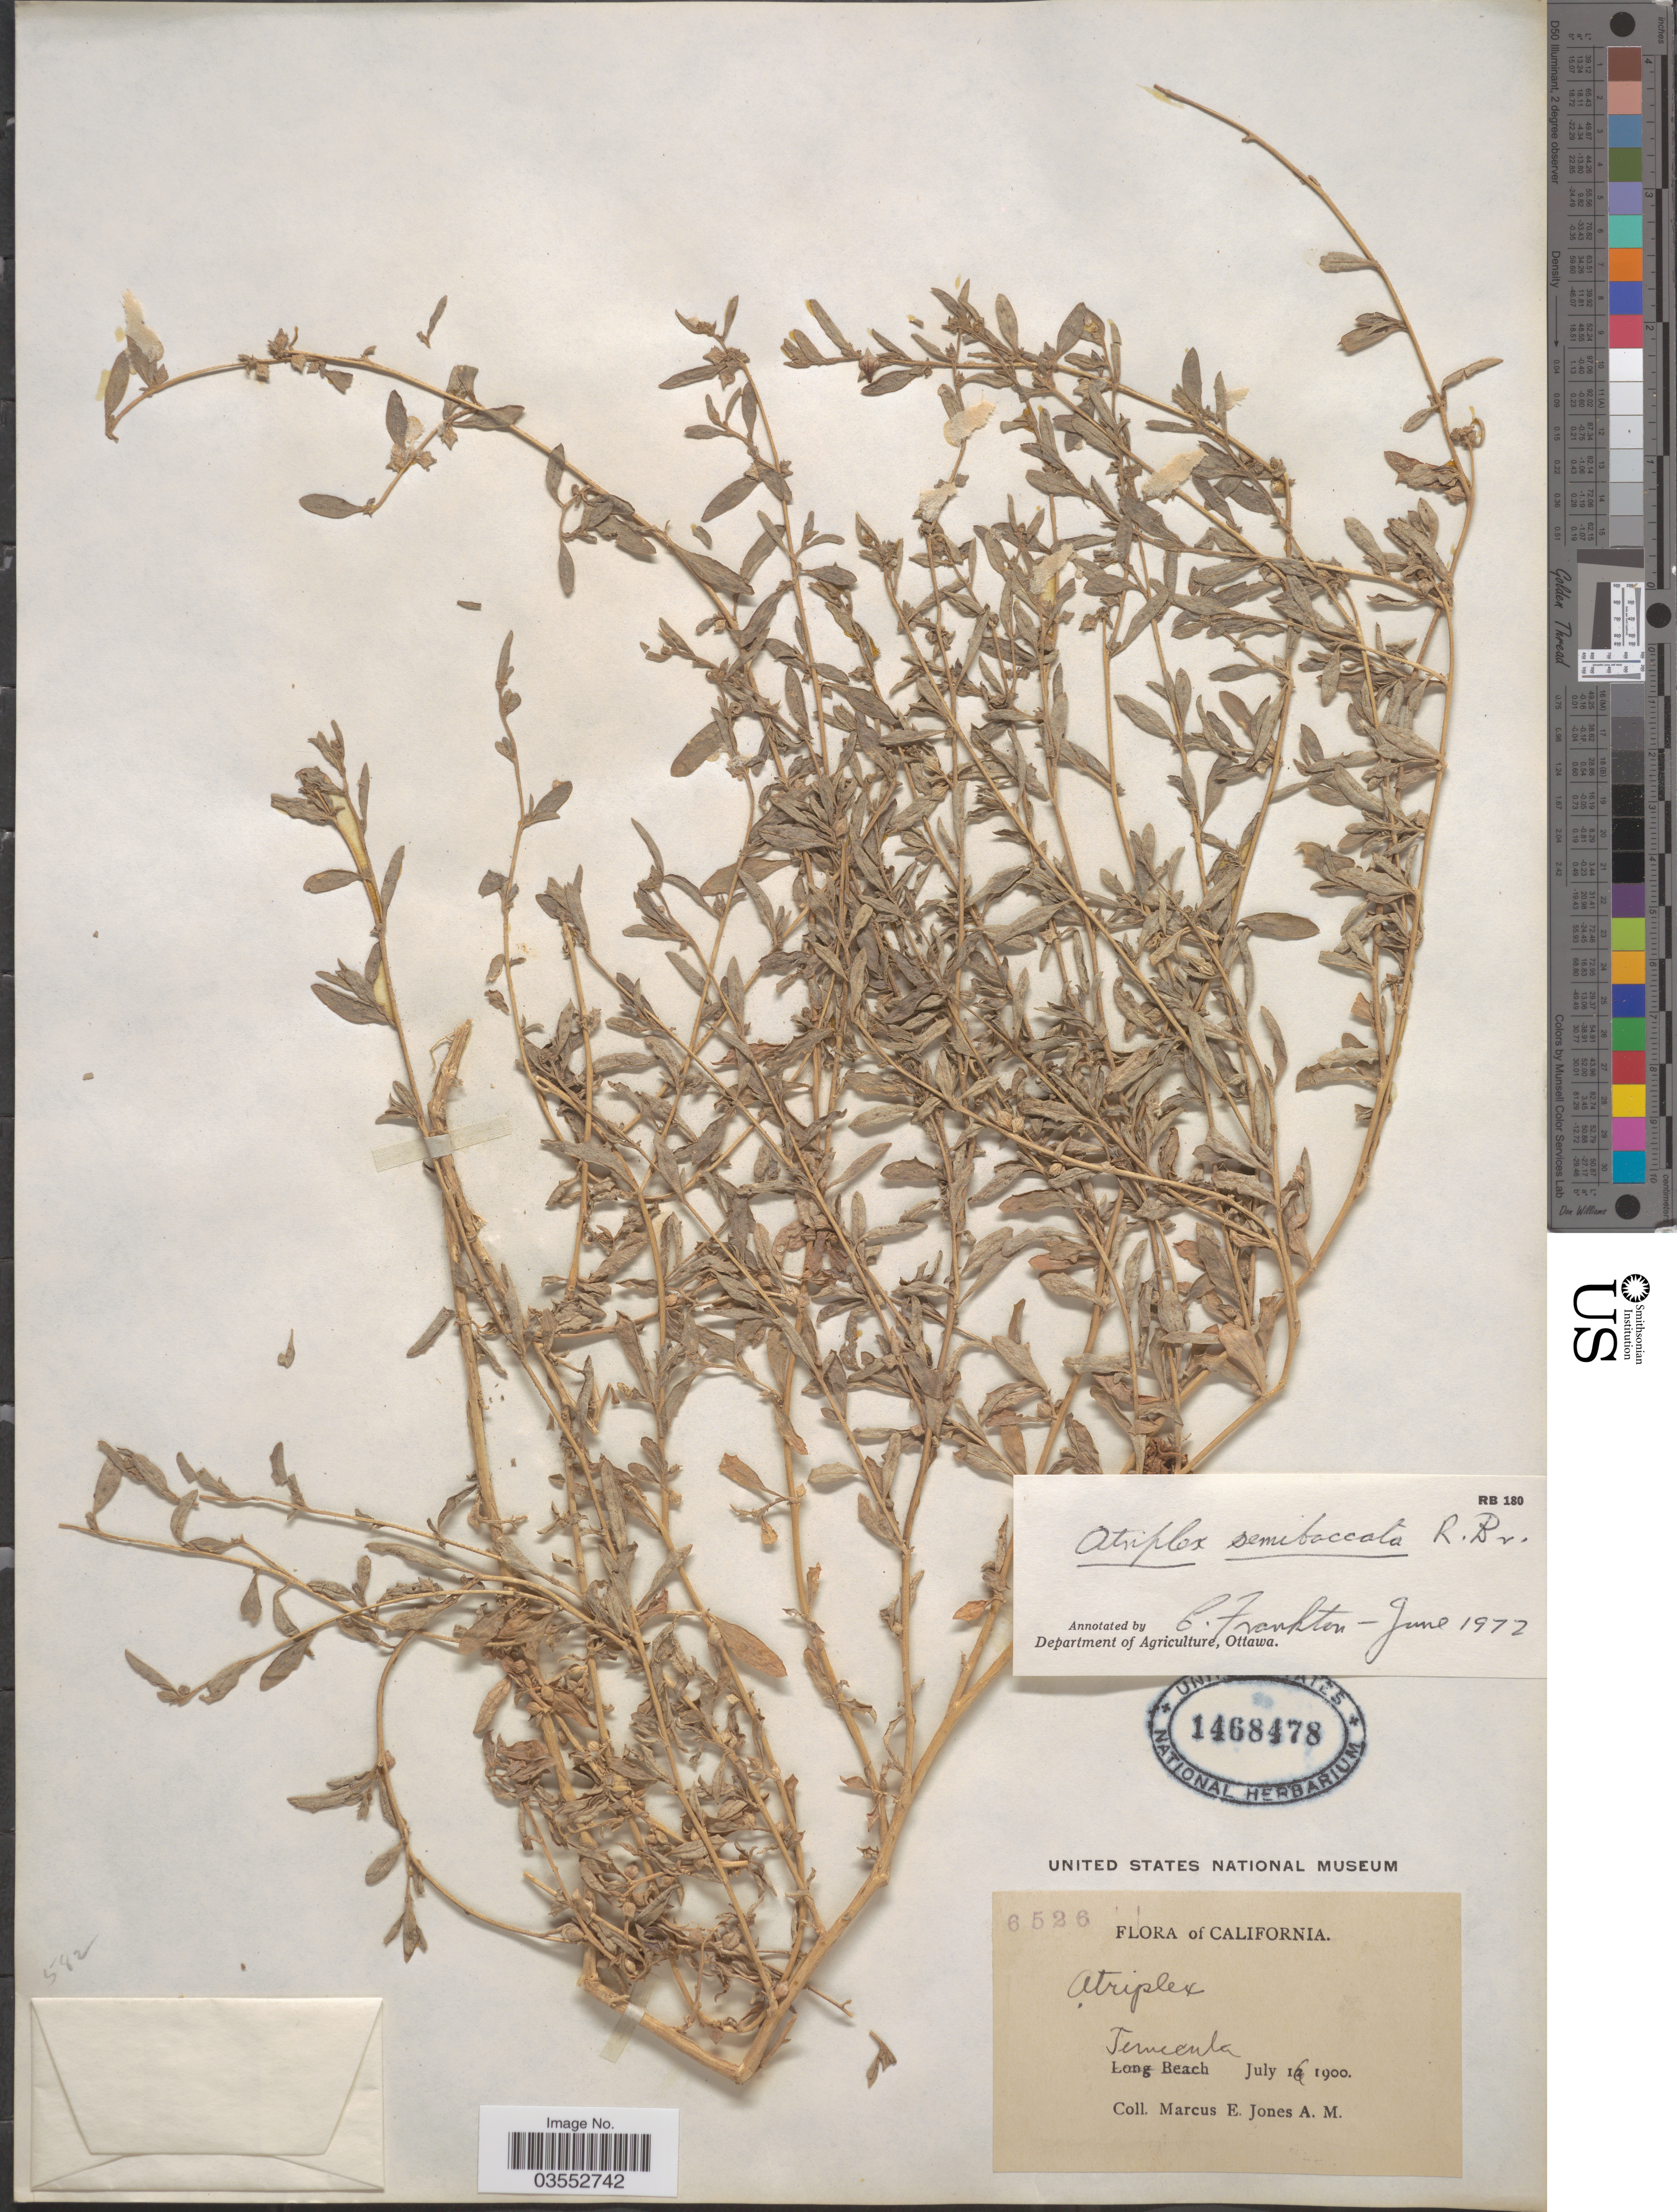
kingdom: Plantae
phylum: Tracheophyta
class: Magnoliopsida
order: Caryophyllales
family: Amaranthaceae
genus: Atriplex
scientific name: Atriplex semibaccata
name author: R. Br.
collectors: M. E. Jones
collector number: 526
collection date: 1900-07-16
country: United States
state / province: California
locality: Temecula.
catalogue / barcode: US 1468478